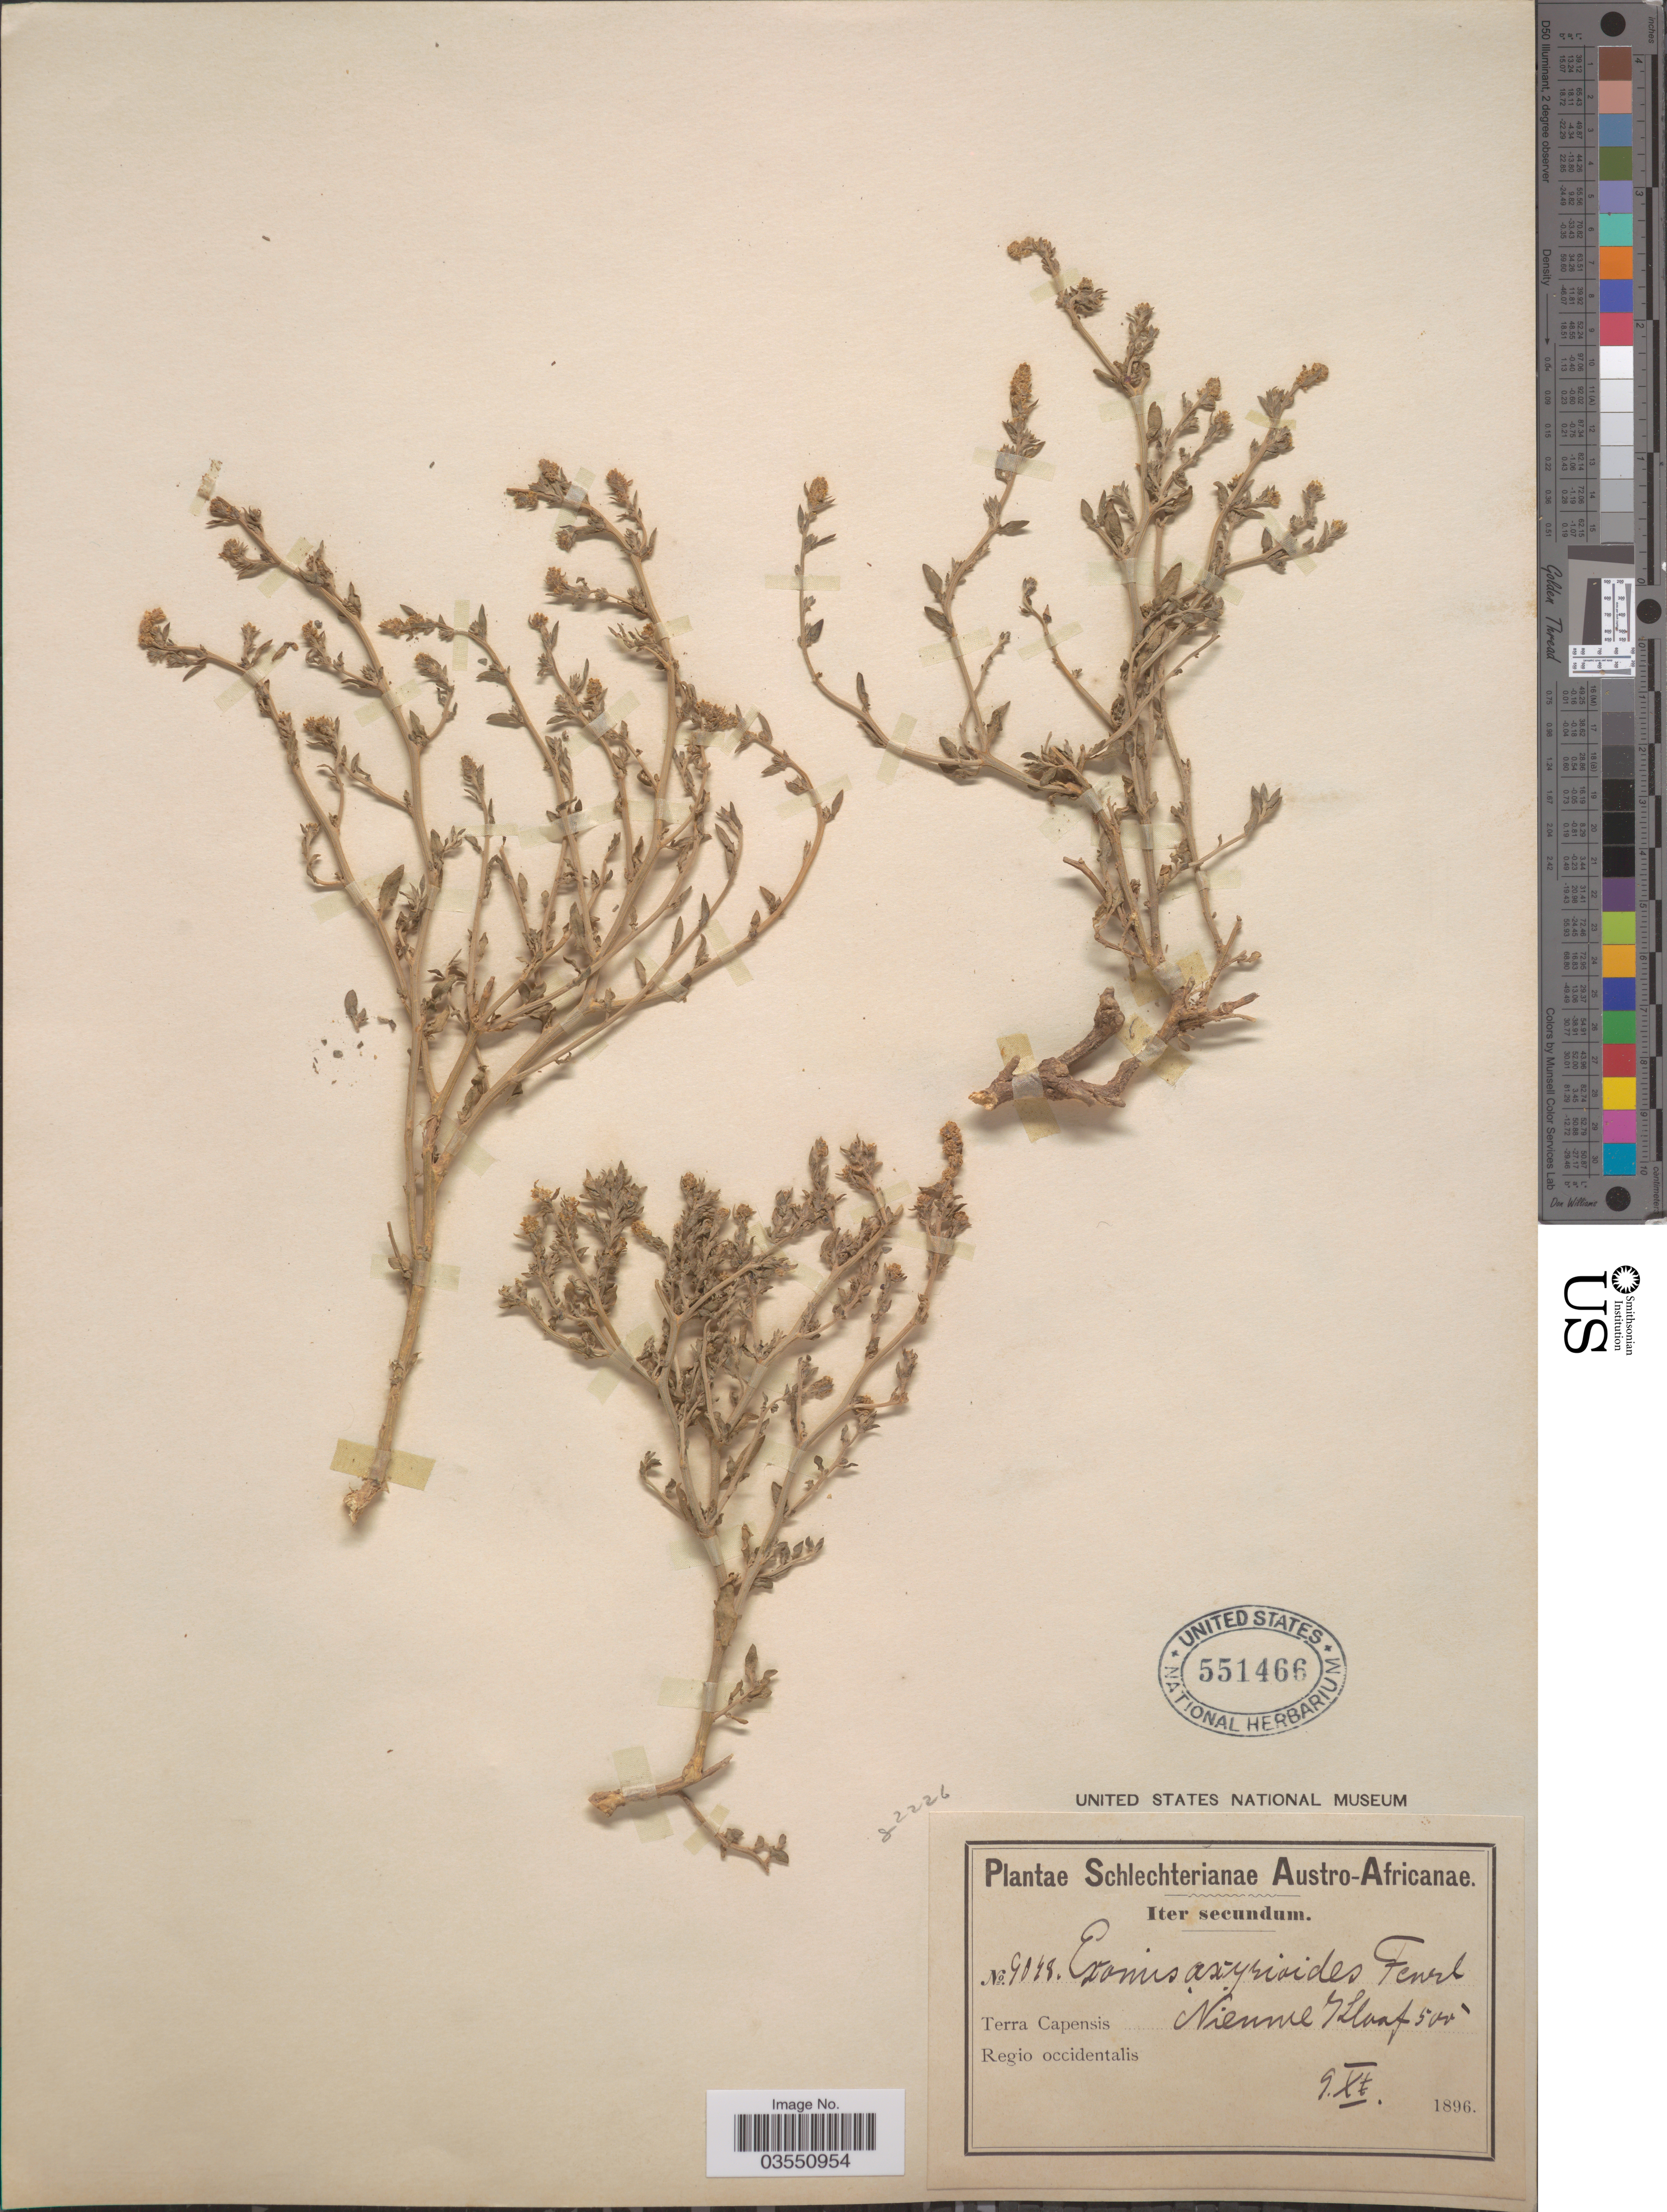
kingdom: Plantae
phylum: Tracheophyta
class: Magnoliopsida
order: Caryophyllales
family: Amaranthaceae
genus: Exomis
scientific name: Exomis oxyrioides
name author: Fenzl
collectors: Schlechter, --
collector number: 9048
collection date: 1896-10-09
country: South Africa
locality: Austro-Africanae. Terra Capensis. Regio occidentalis. Nieuwe Kloof.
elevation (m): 152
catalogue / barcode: US 551466